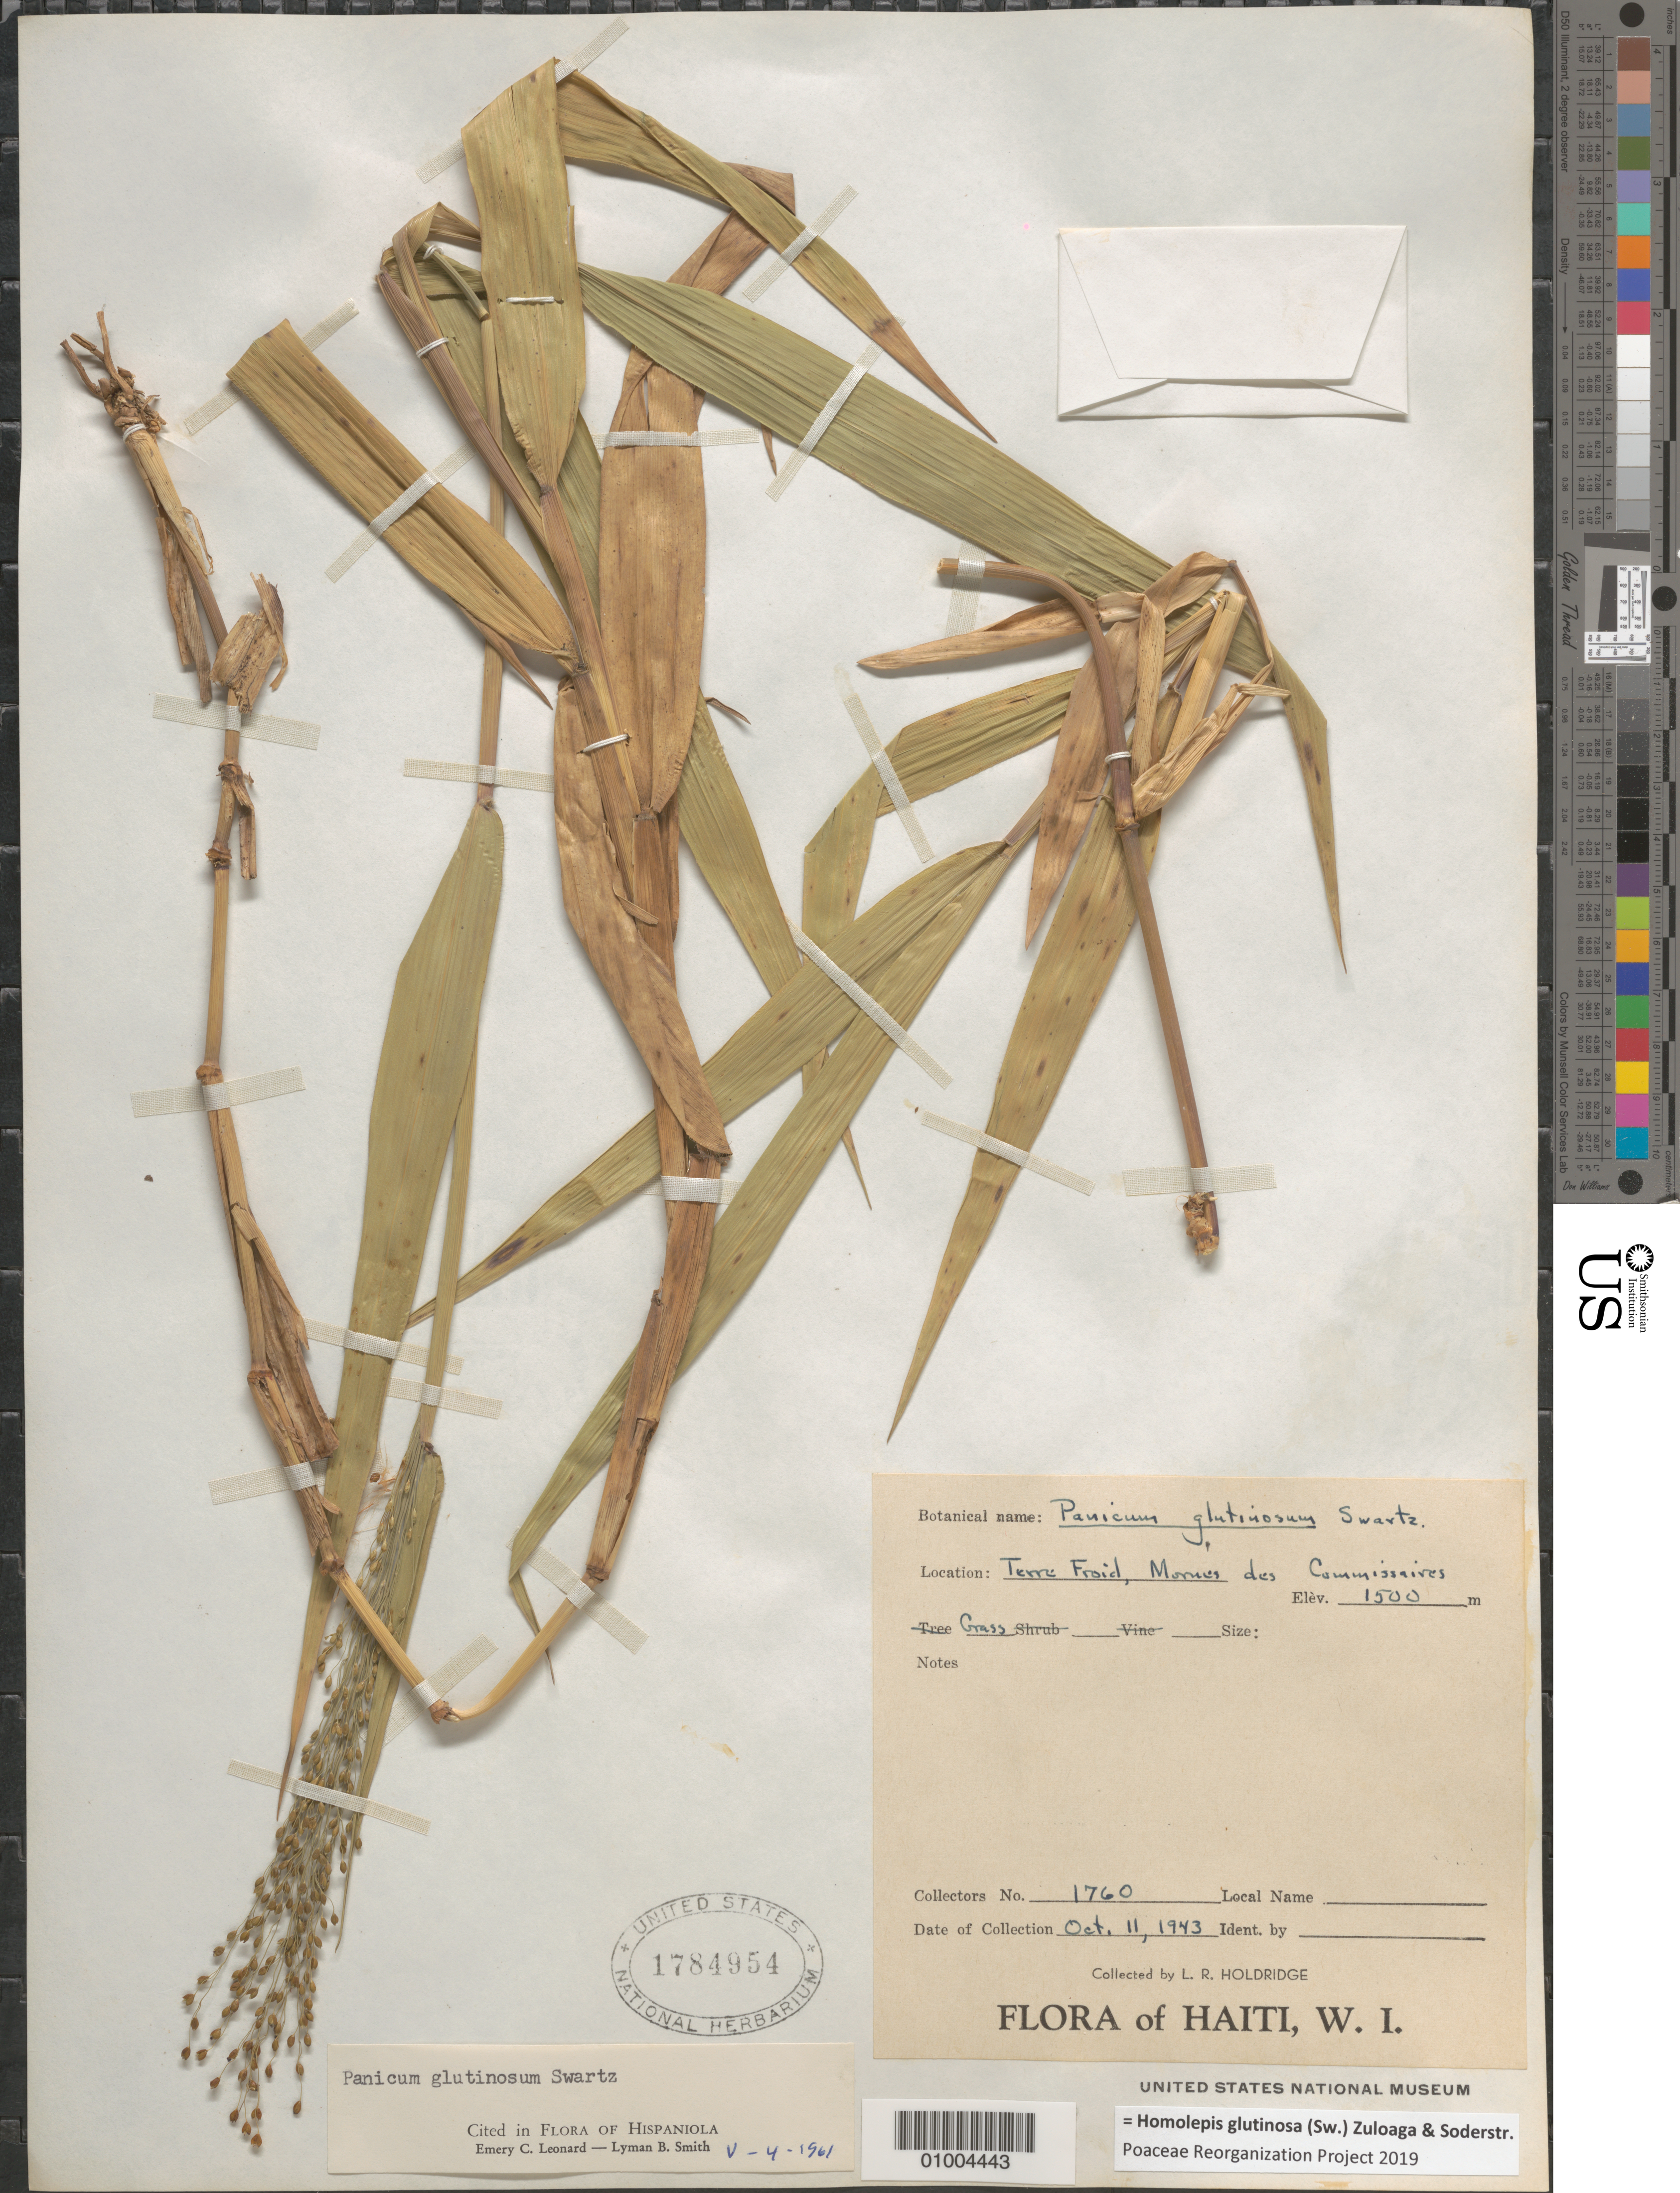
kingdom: Plantae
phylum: Tracheophyta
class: Liliopsida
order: Poales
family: Poaceae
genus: Homolepis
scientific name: Homolepis glutinosa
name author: (Sw.) Zuloaga & Soderstr.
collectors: L. Holdridge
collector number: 1760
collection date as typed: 11 Oct 1943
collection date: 1943-10-11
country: Haiti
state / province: Sud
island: Hispaniola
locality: Terre Froide, Morne de Commissaires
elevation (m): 1500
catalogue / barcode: US 1784954